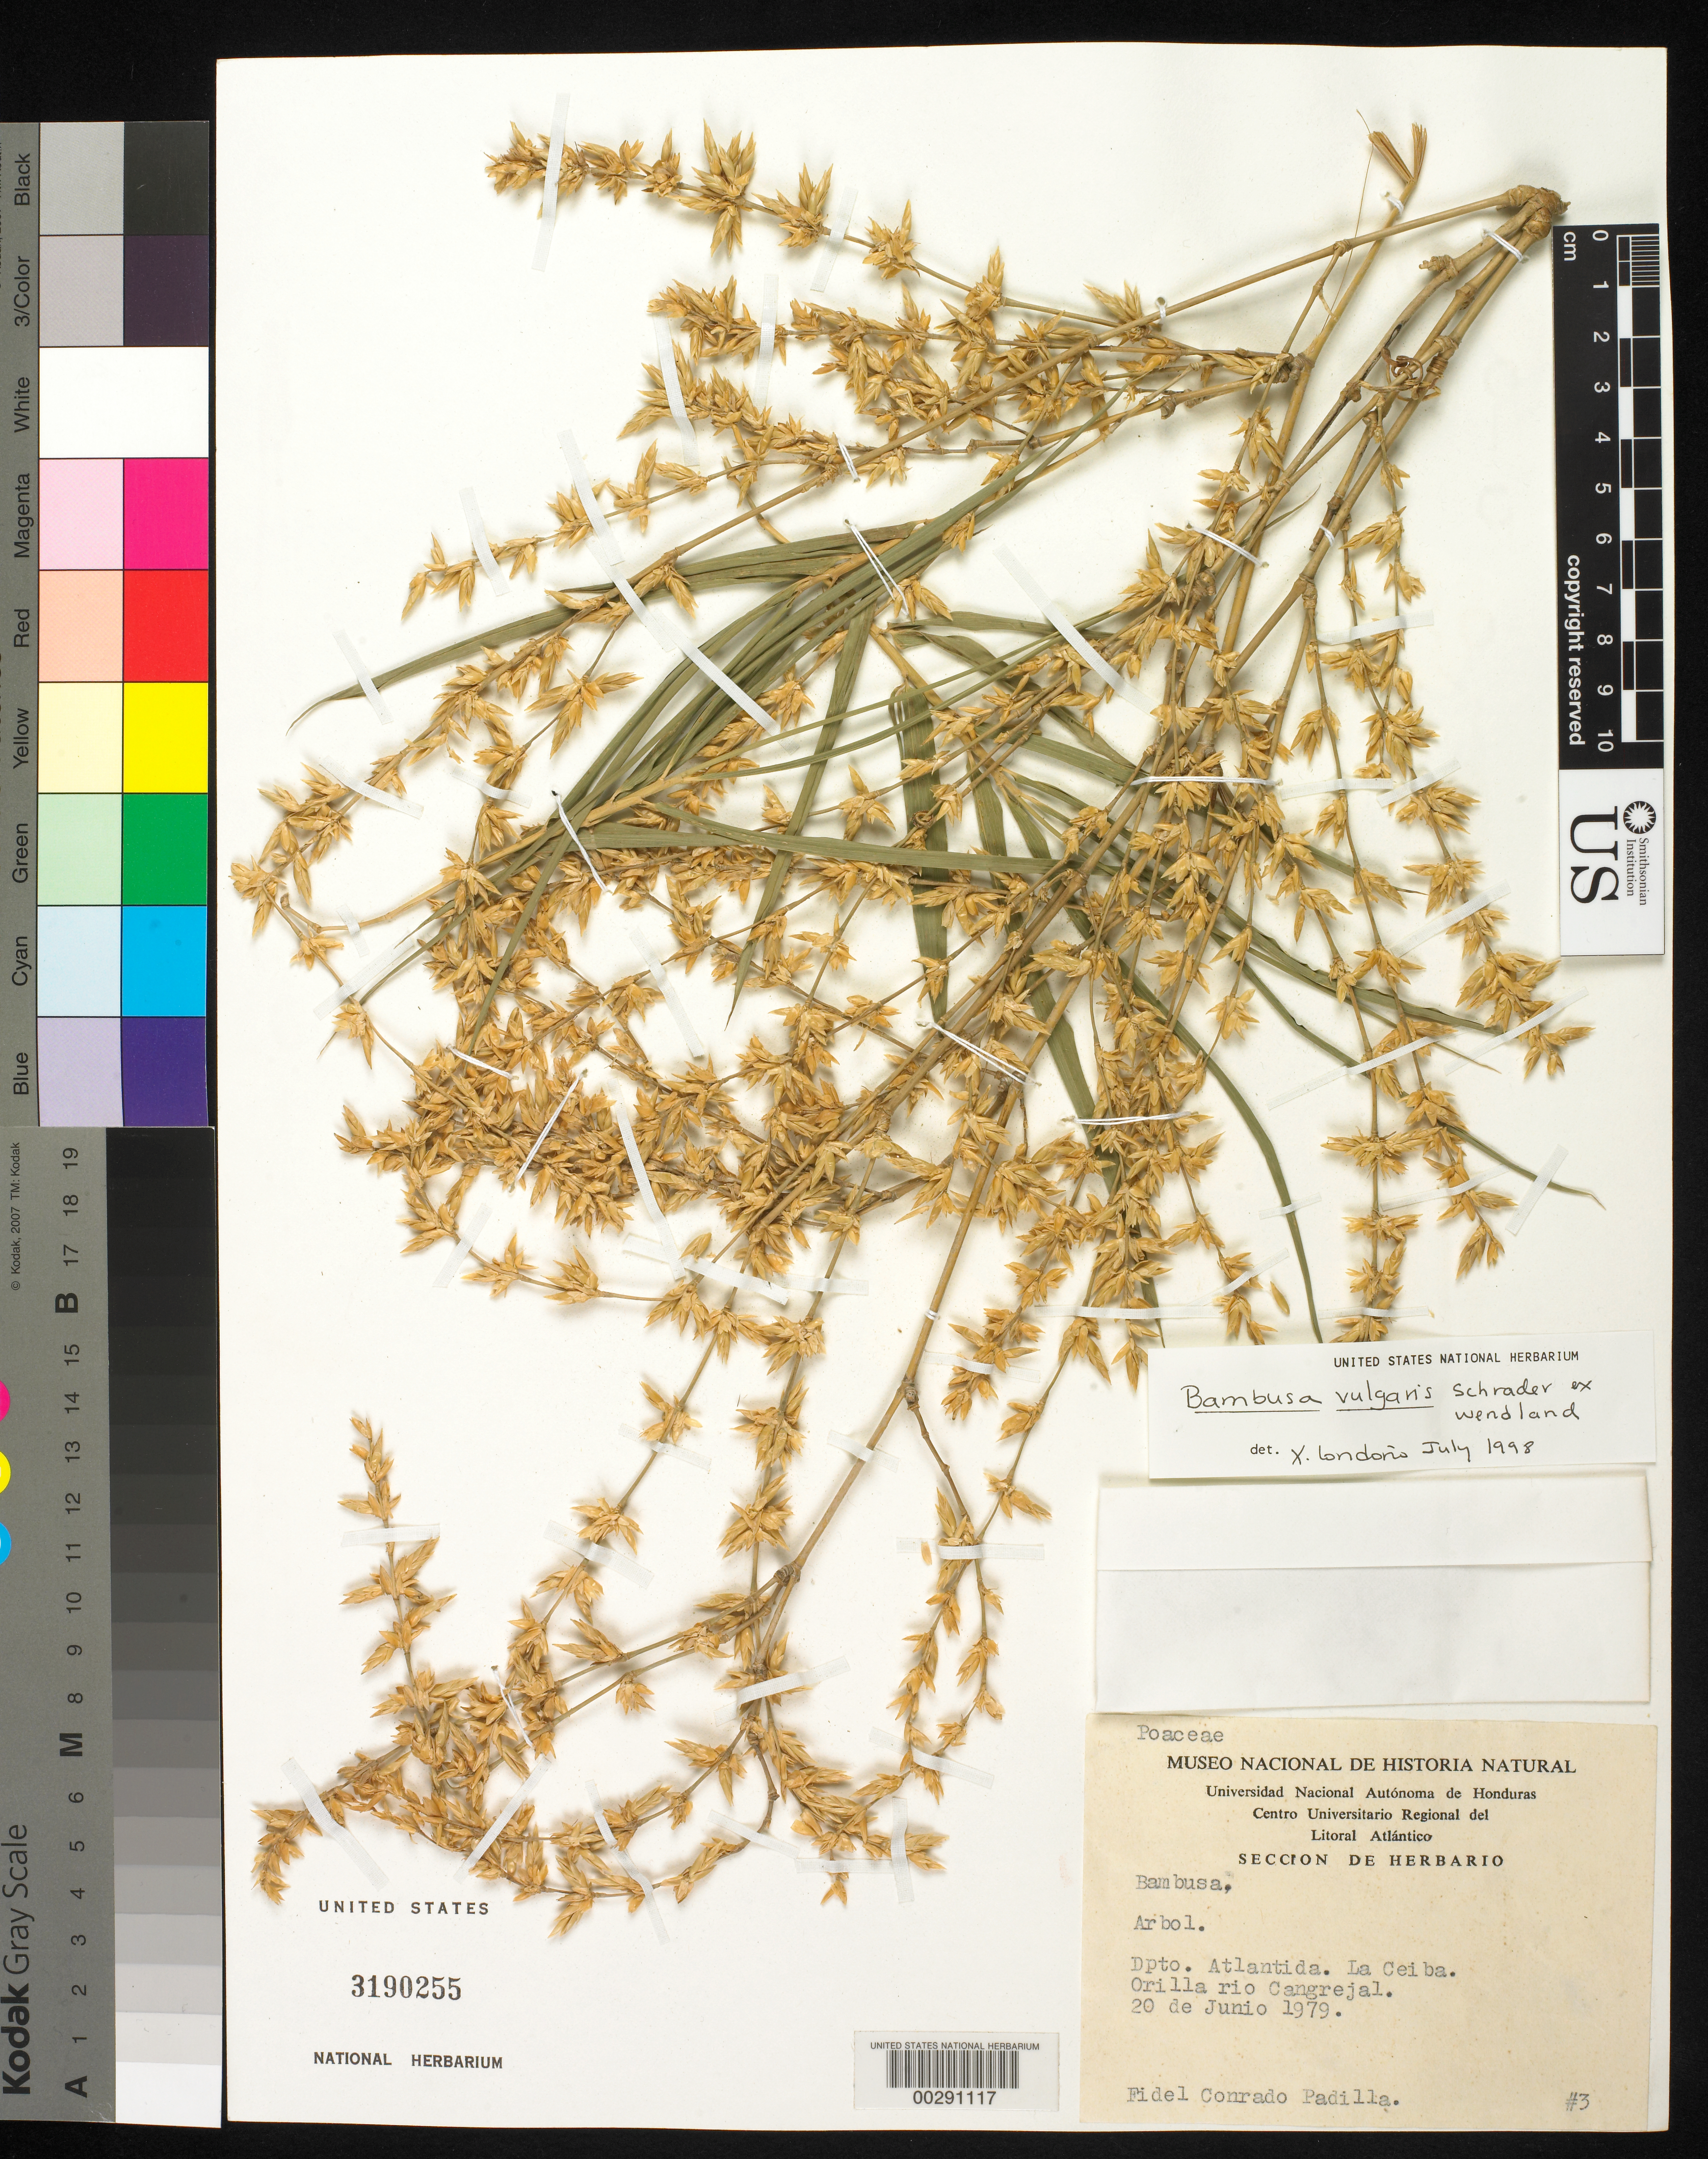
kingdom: Plantae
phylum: Tracheophyta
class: Liliopsida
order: Poales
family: Poaceae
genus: Bambusa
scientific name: Bambusa vulgaris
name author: Schrad. ex J.C. Wendl.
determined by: Londoño, X., (TULV), Jardin Botanico "Juan Maria Cespedes"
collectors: F. Padilla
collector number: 3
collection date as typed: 20 Jun 1979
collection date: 1979-06-20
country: Honduras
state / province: Atlántida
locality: La Ceiba; Rio Cangrejal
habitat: River bank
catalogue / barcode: US 3190255